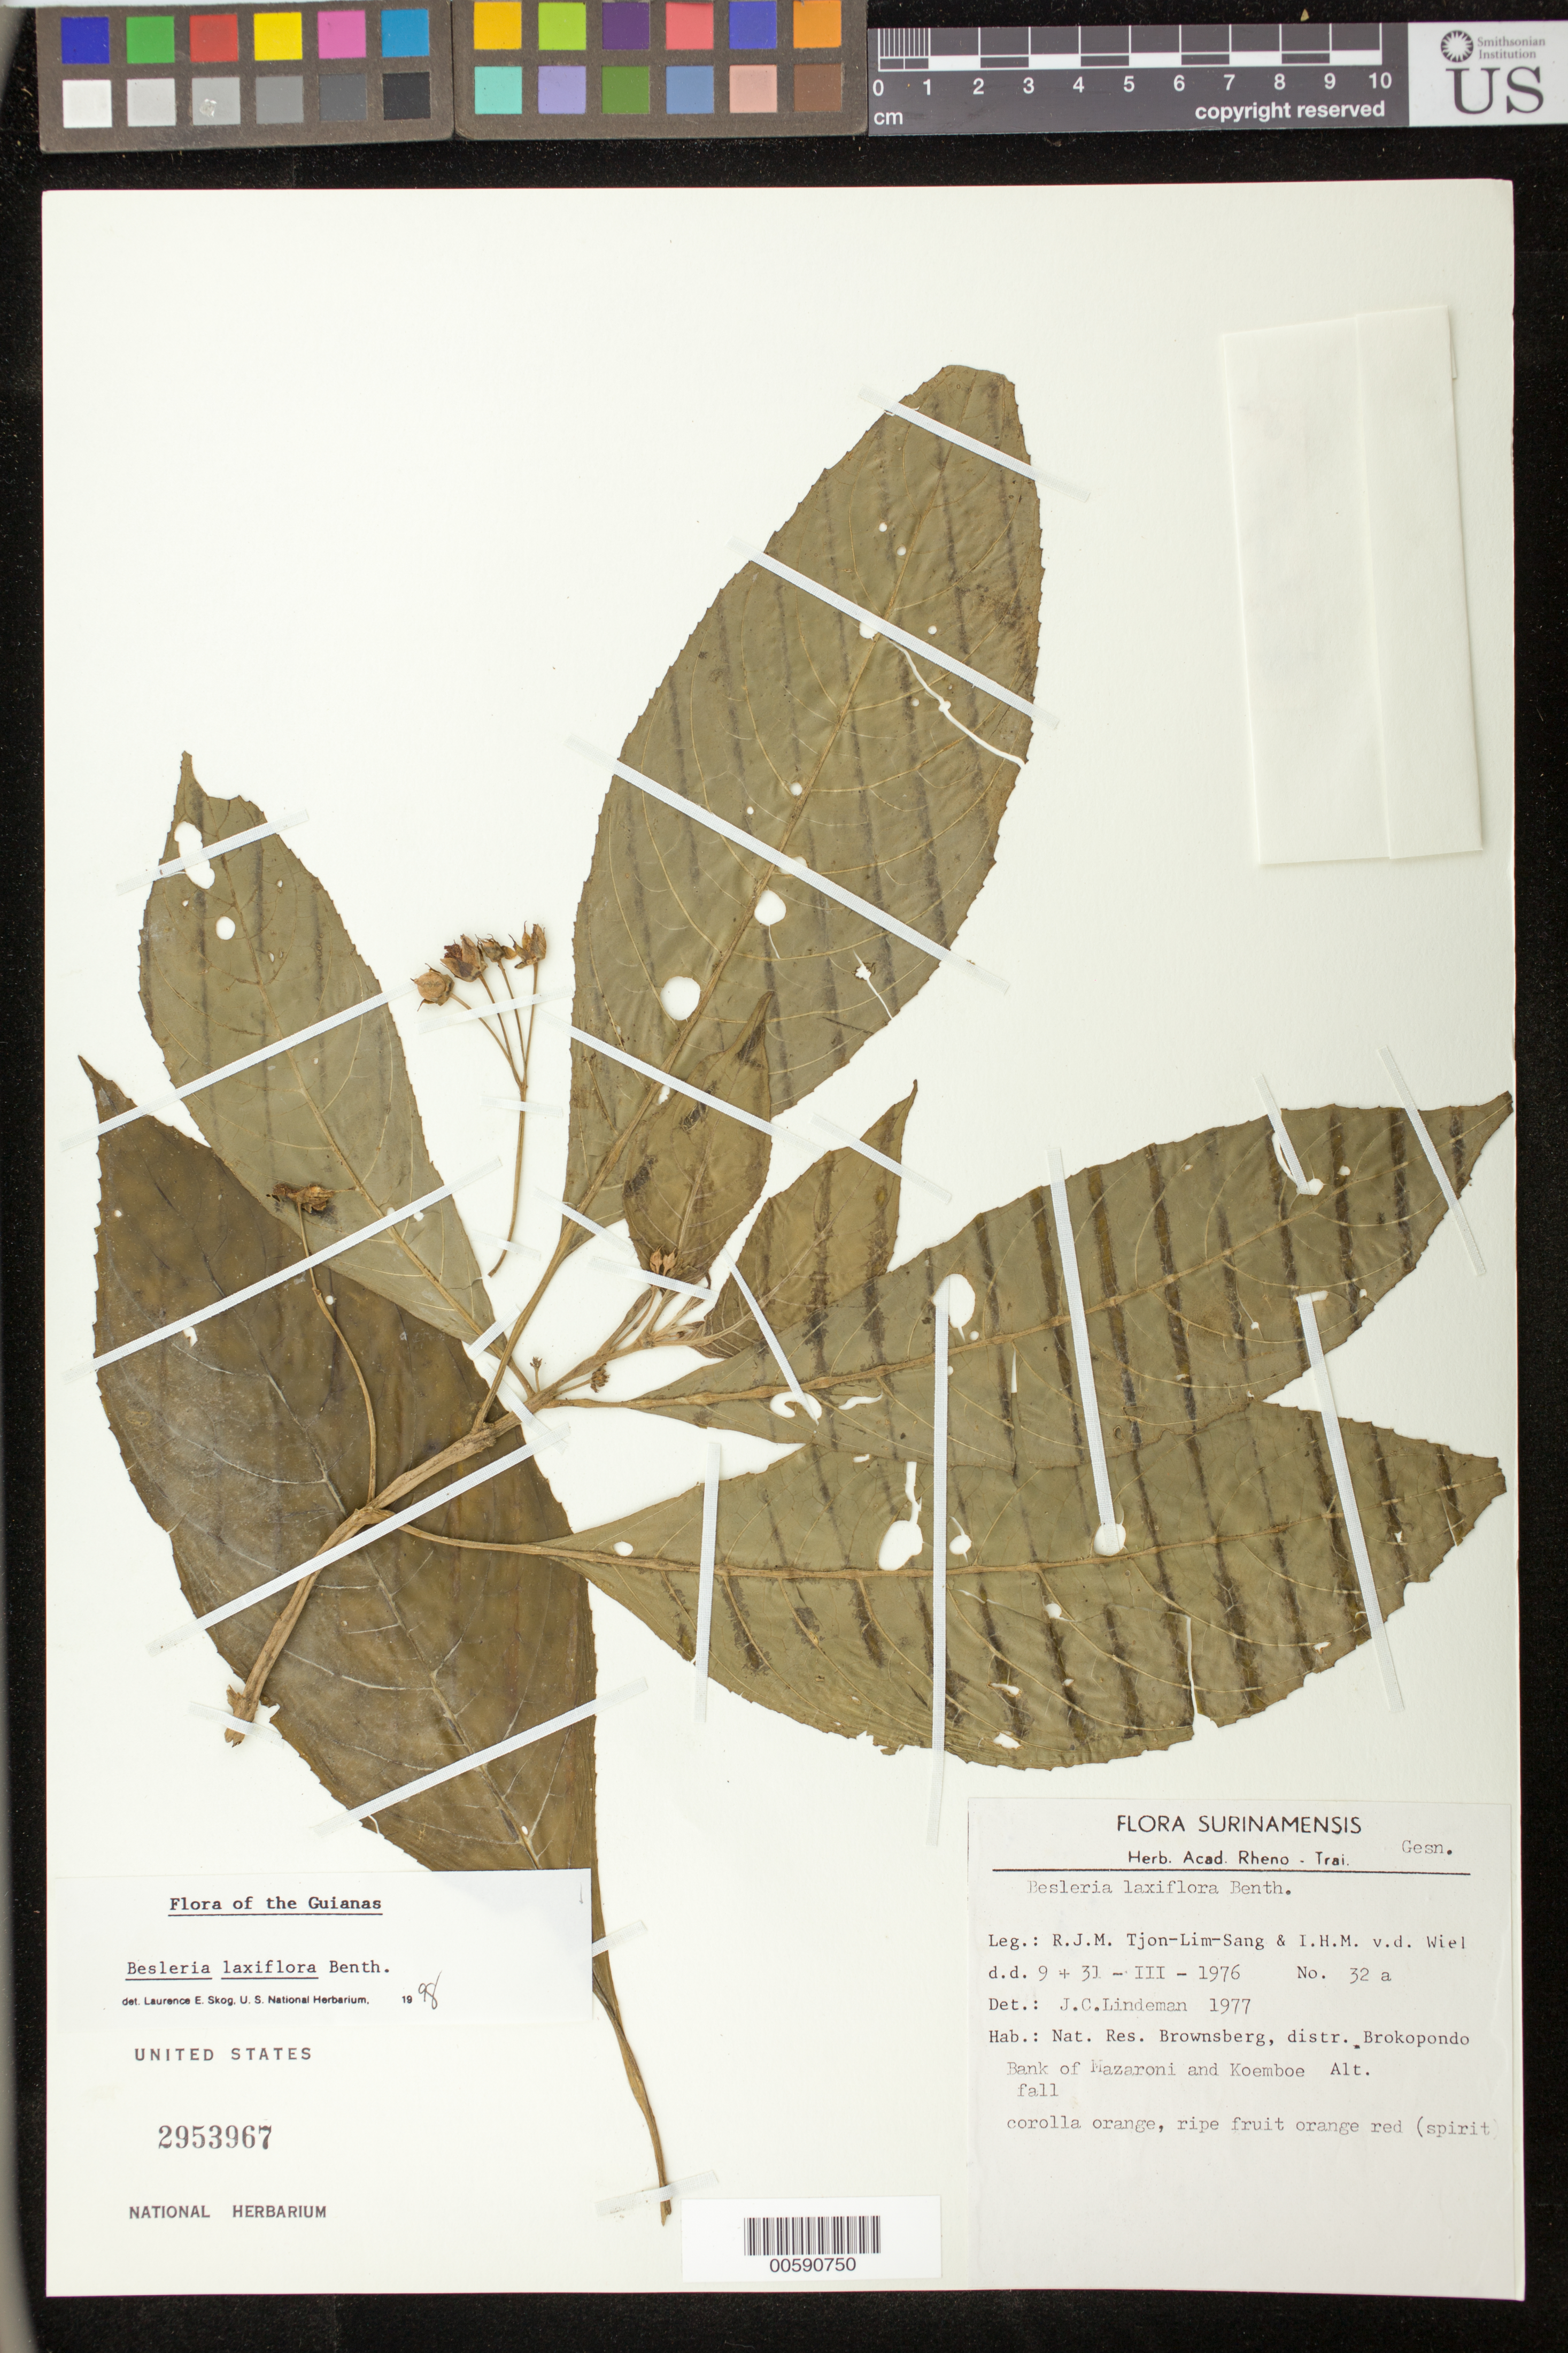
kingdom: Plantae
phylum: Tracheophyta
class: Magnoliopsida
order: Lamiales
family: Gesneriaceae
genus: Besleria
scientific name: Besleria laxiflora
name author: Benth.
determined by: Skog, Laurence E.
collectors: R. Tjon-Lim-Sang & I. Wiel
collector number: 32 a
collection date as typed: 9-31 Mar 1976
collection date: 1976-03-09/1976-03-31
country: Suriname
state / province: Brokopondo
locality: Nat. Res. Brownsberg, bank of Mazaroni and Koemboe fall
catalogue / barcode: US 2953967